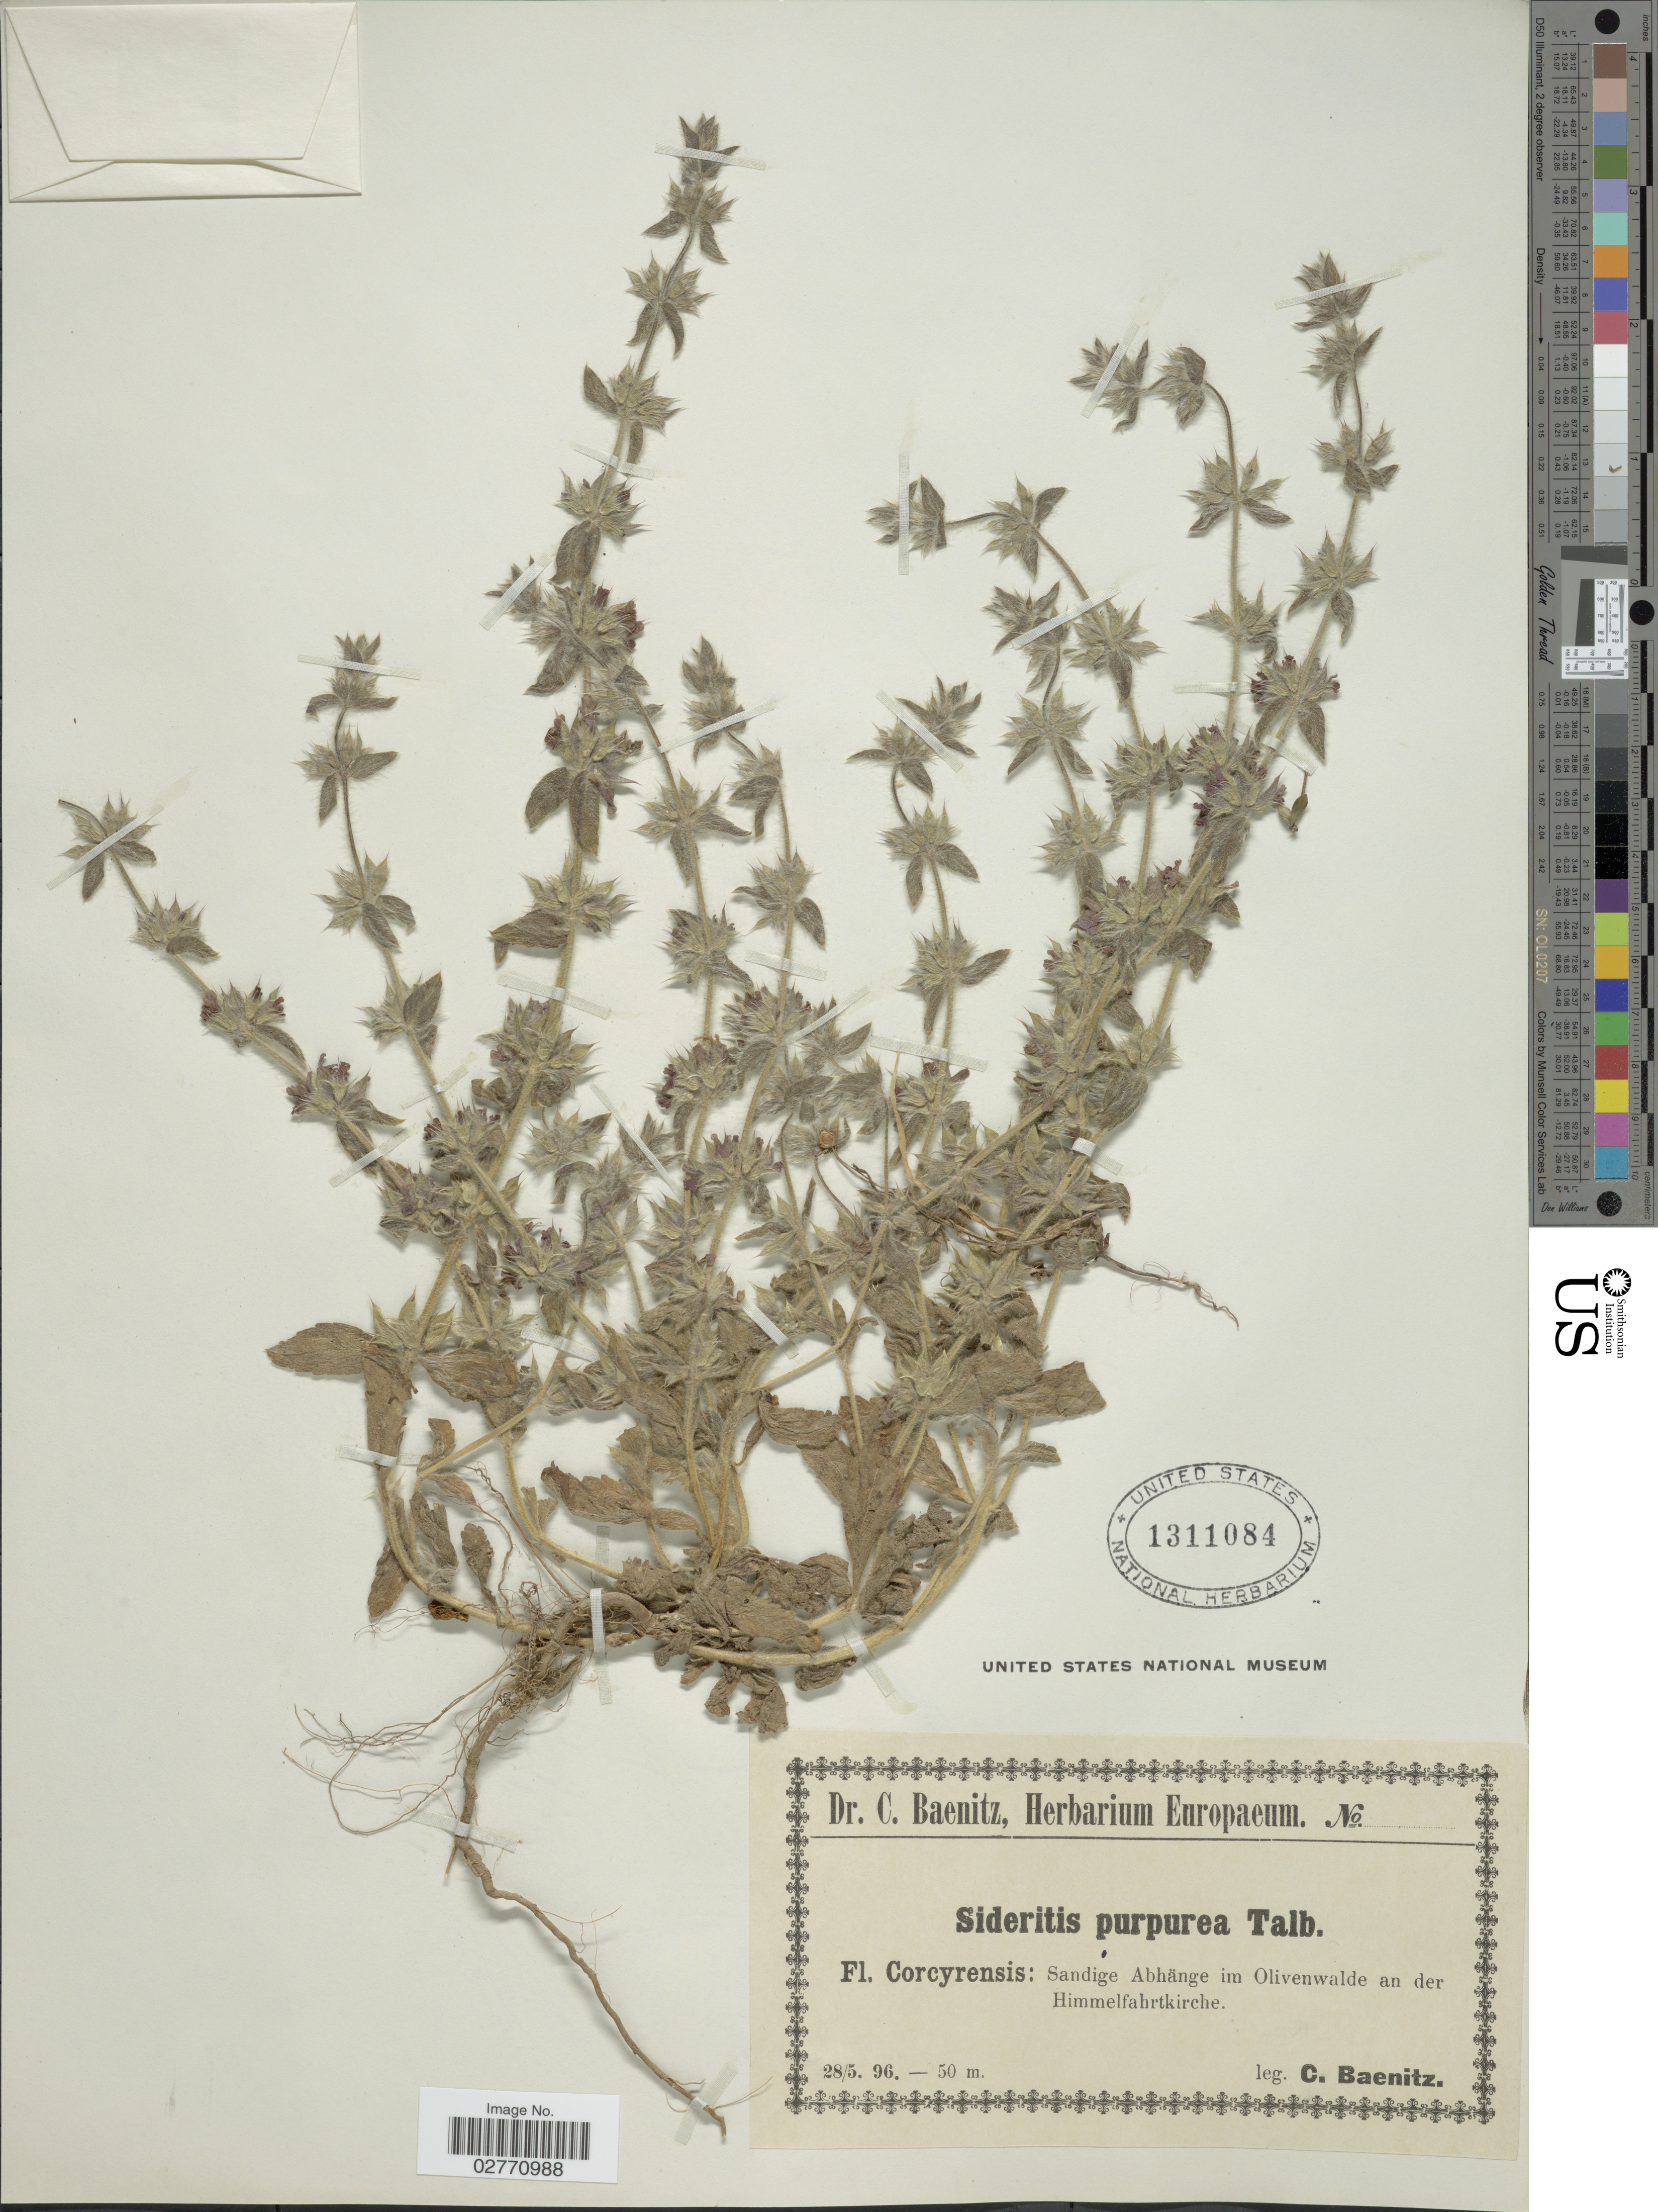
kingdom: Plantae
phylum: Tracheophyta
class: Magnoliopsida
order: Lamiales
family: Lamiaceae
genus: Sideritis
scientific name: Sideritis purpurea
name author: Talbot ex Benth.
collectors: C. G. Baenitz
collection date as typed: Transcribed d/m/y: 28/5/96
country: Greece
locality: Corcyrensis: Sandige Abhänge im Olivenwalde an der Himmelfahrtkirche.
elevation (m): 50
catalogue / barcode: US 1311084